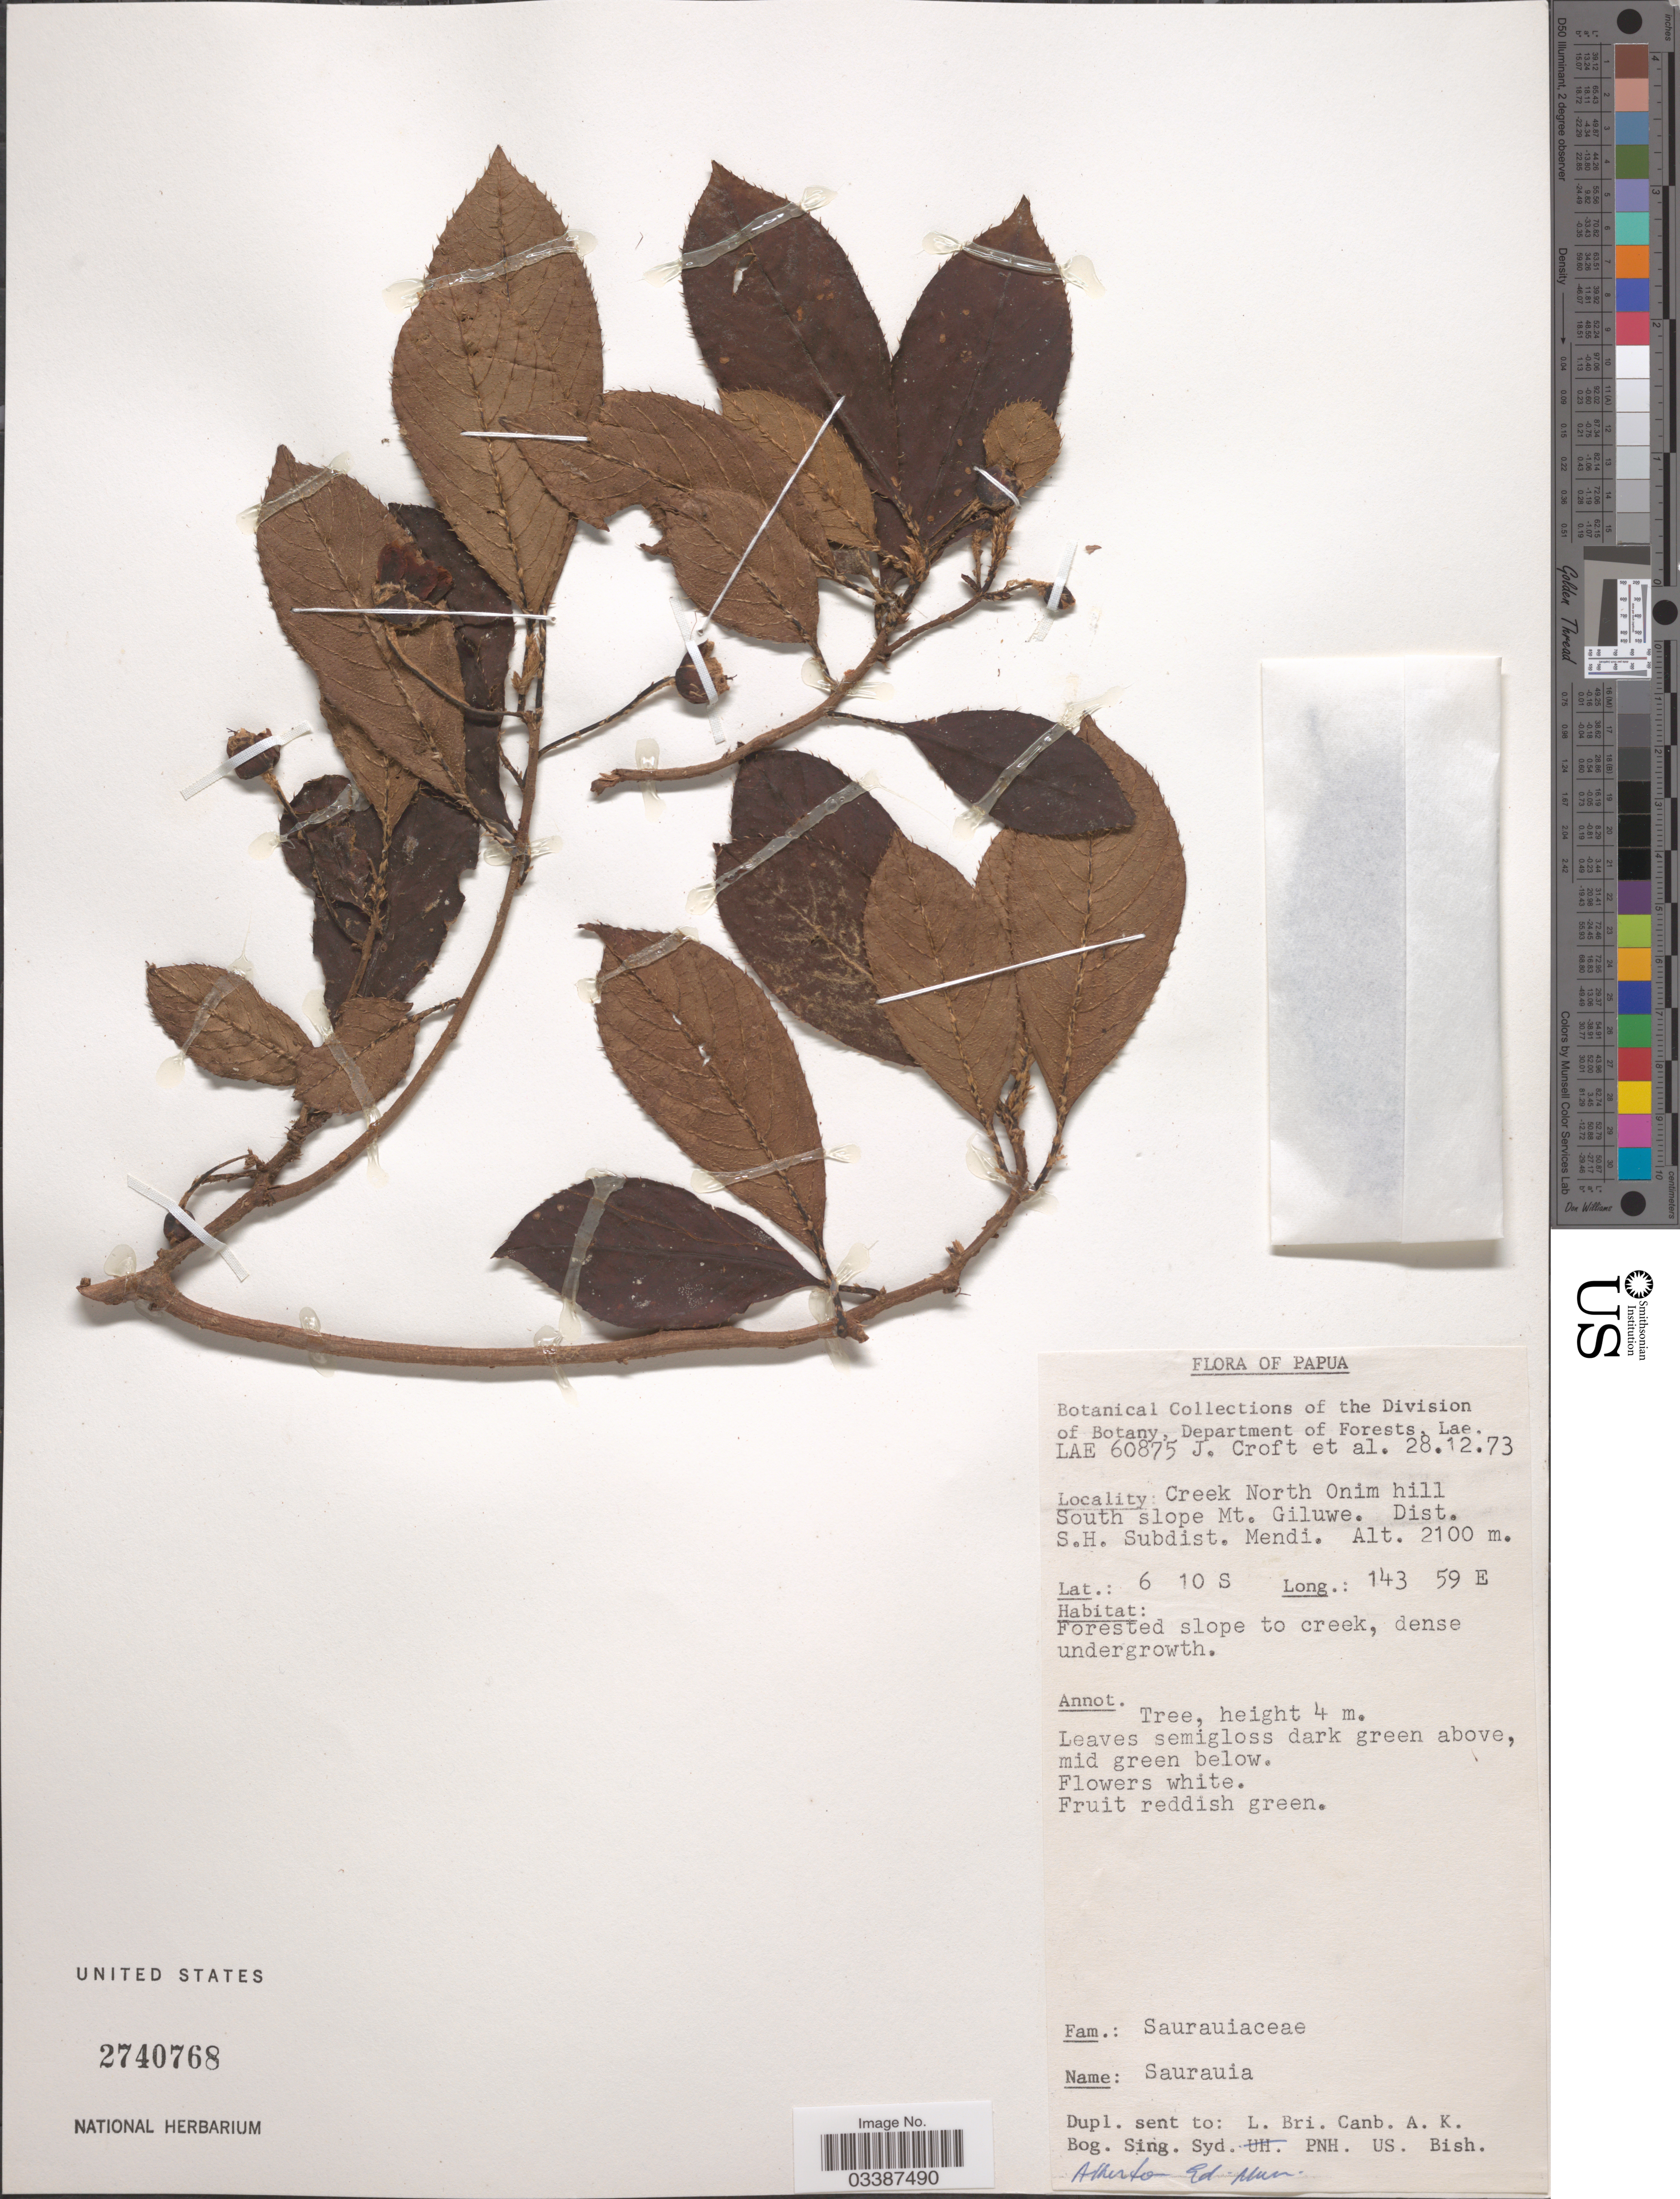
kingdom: Plantae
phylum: Tracheophyta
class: Magnoliopsida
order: Ericales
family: Actinidiaceae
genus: Saurauia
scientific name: Saurauia sp.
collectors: J. Croft & et al.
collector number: LAE 60875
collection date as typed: Transcribed d/m/y: 28/12/73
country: Papua New Guinea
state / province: Southern Highlands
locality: Papua. Creek North Onim hill South slopes Mt. Giluwe. Dist. S.H. Subdist. Mendi.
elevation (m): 2100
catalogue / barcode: US 2740768